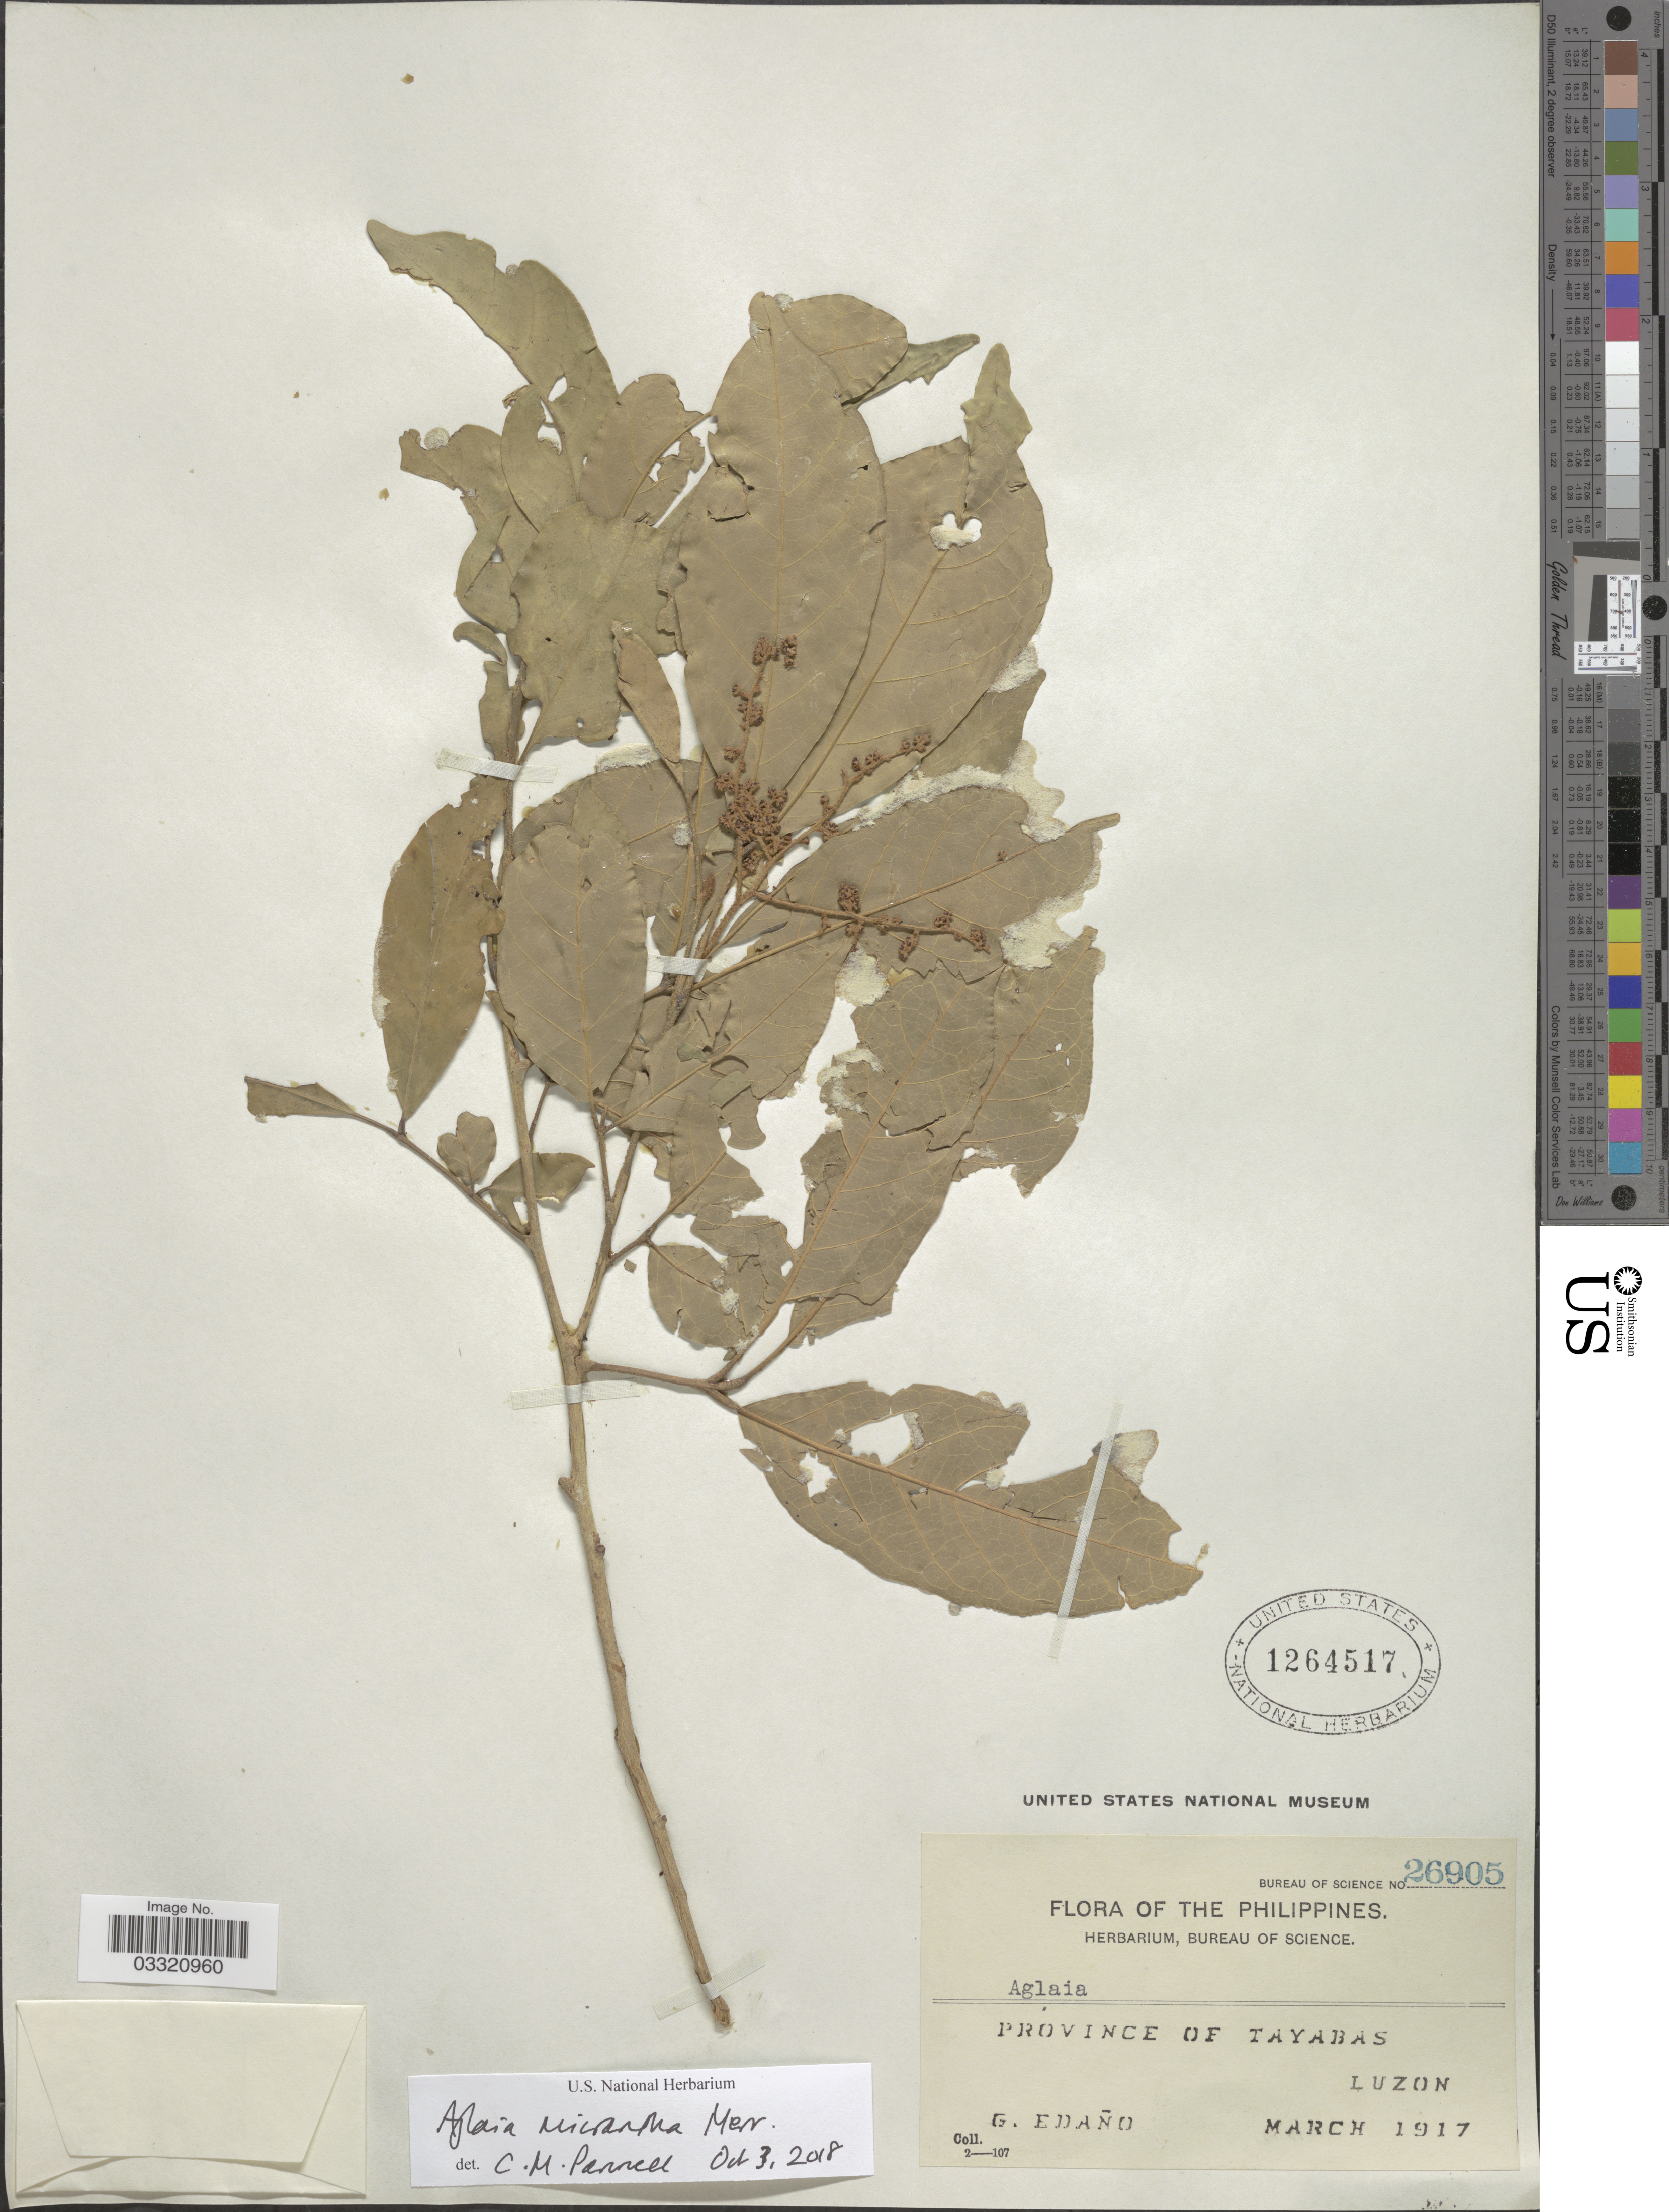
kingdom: Plantae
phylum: Tracheophyta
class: Magnoliopsida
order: Sapindales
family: Meliaceae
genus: Aglaia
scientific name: Aglaia micrantha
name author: Merr.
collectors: G. Edaño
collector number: Bureau of Science 26905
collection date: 1917-03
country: Philippines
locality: Province of Tayabas. Luzon.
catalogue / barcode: US 1264517